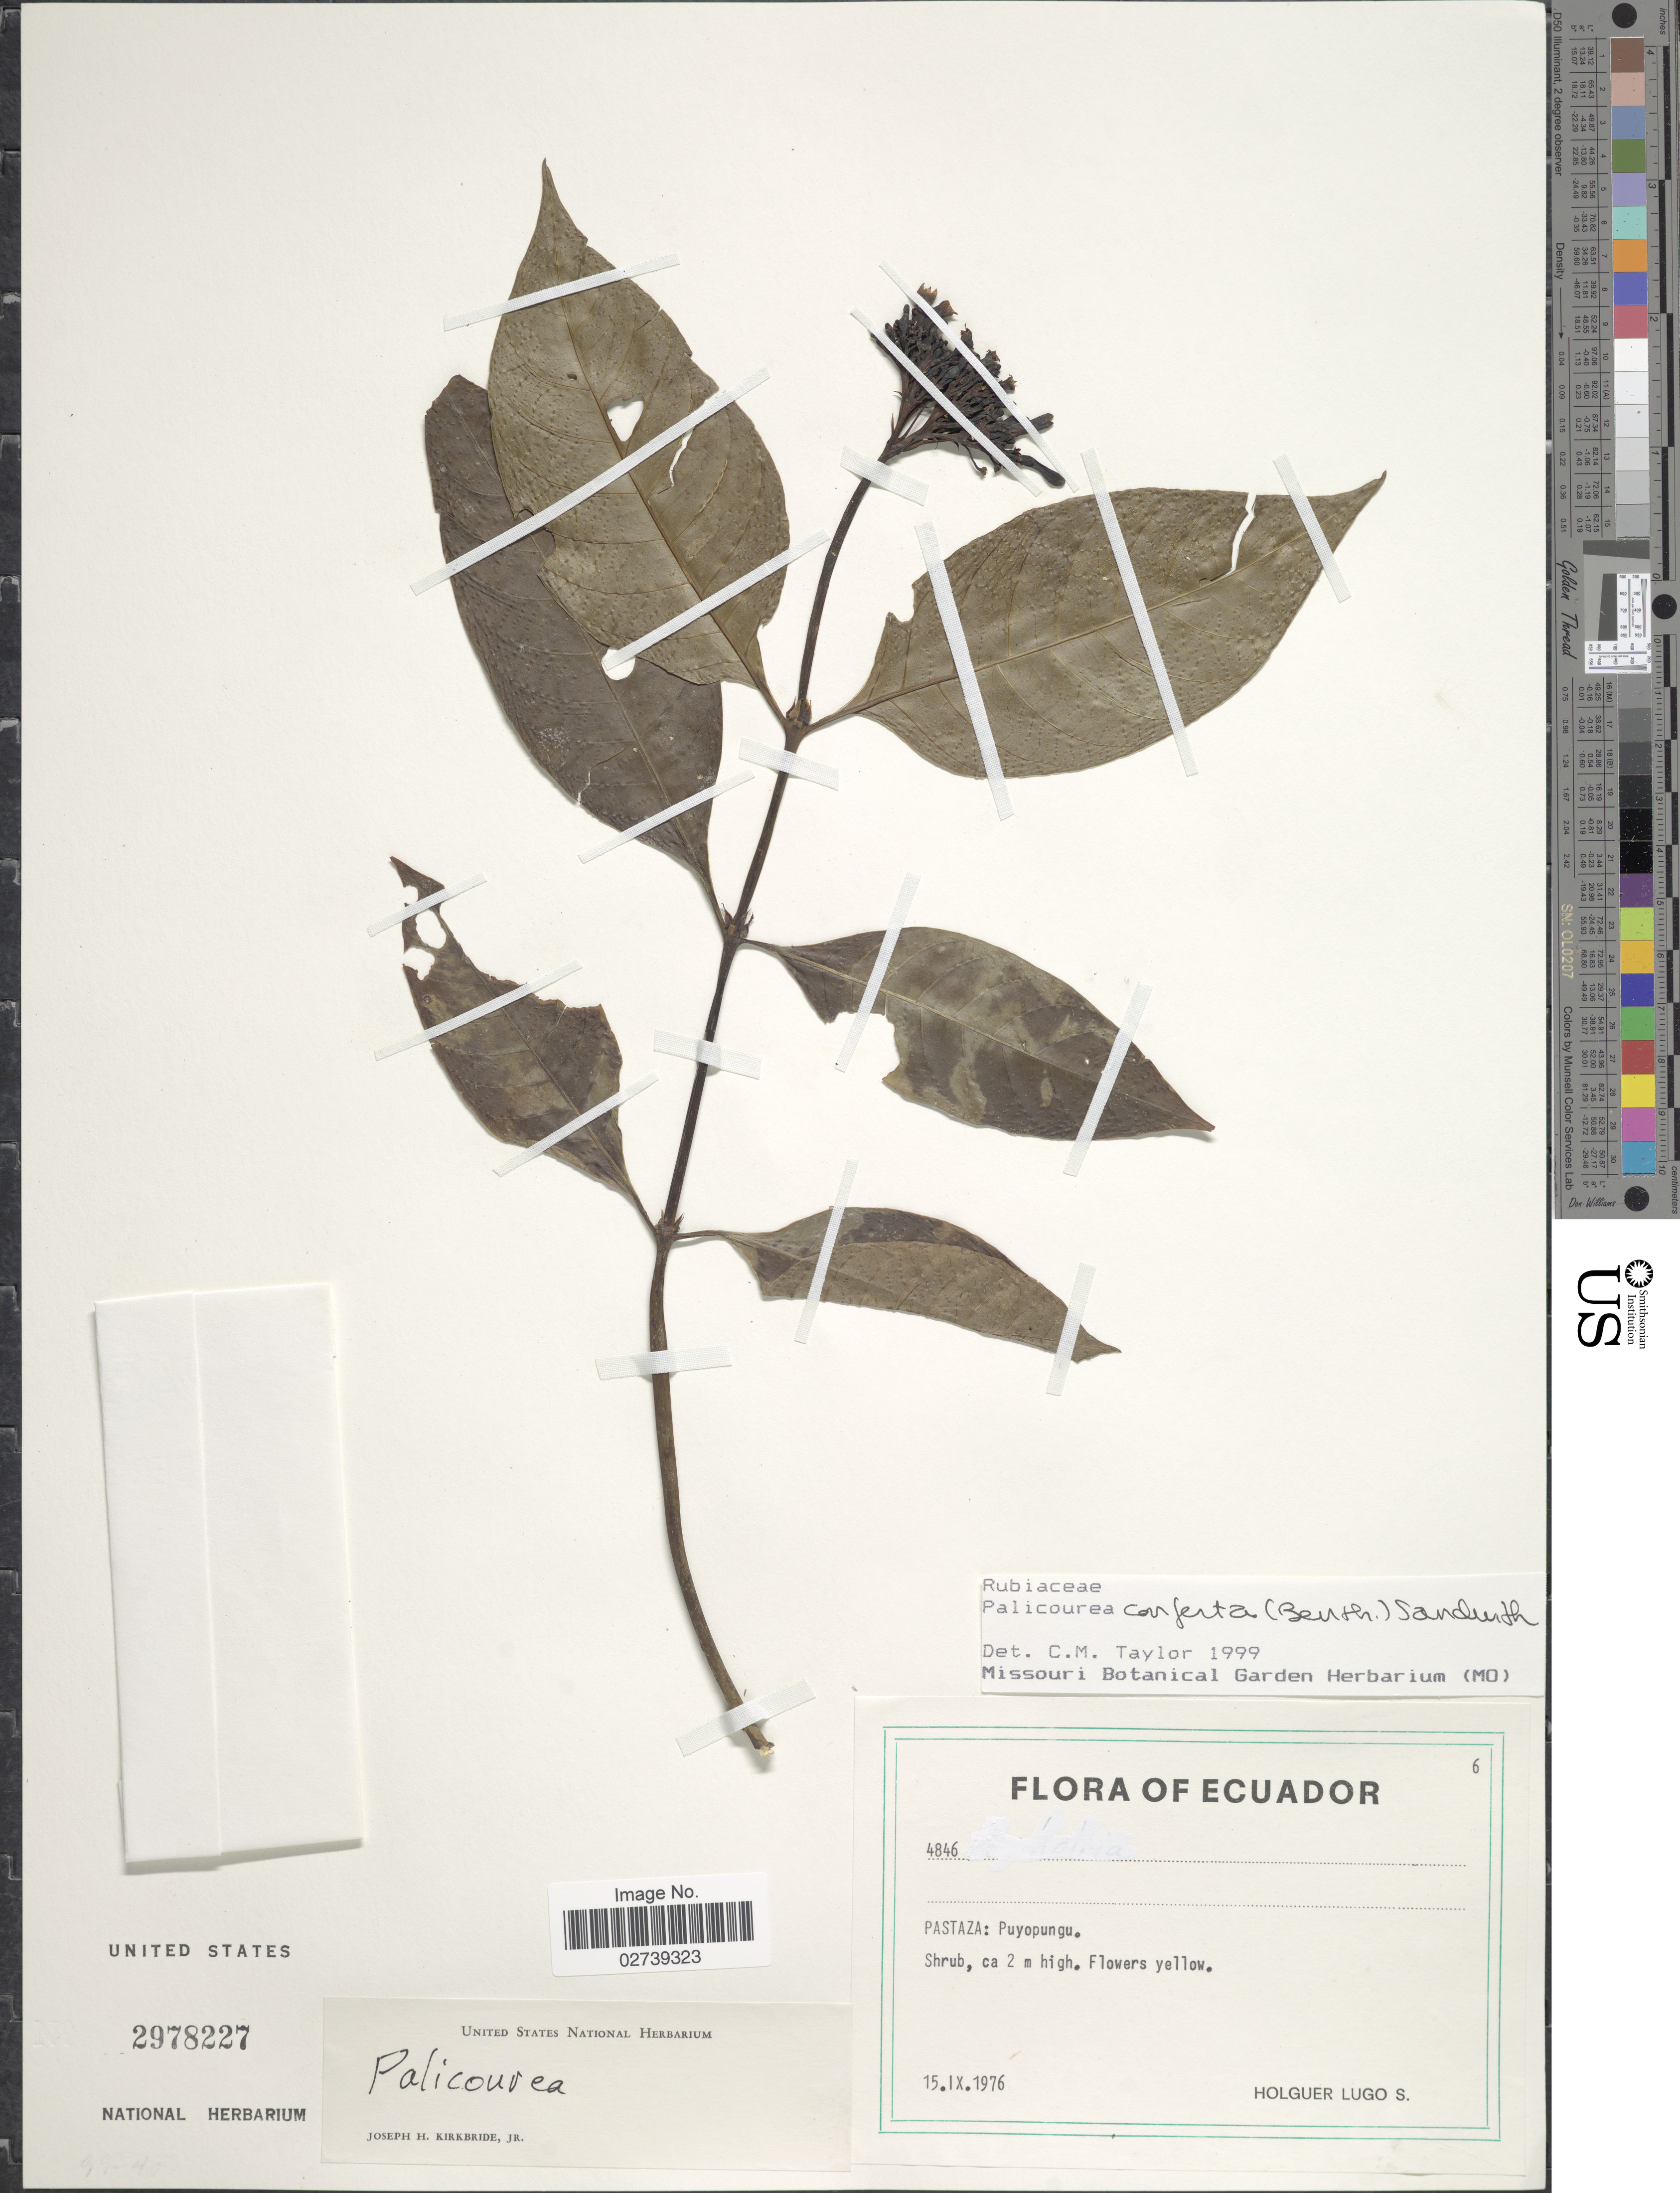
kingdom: Plantae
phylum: Tracheophyta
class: Magnoliopsida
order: Gentianales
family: Rubiaceae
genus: Palicourea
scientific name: Palicourea conferta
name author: (Benth.) Sandwith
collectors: H. Lugo S.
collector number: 4846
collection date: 1976-09-15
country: Ecuador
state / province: Pastaza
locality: Puyopungu.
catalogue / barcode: US 2978227